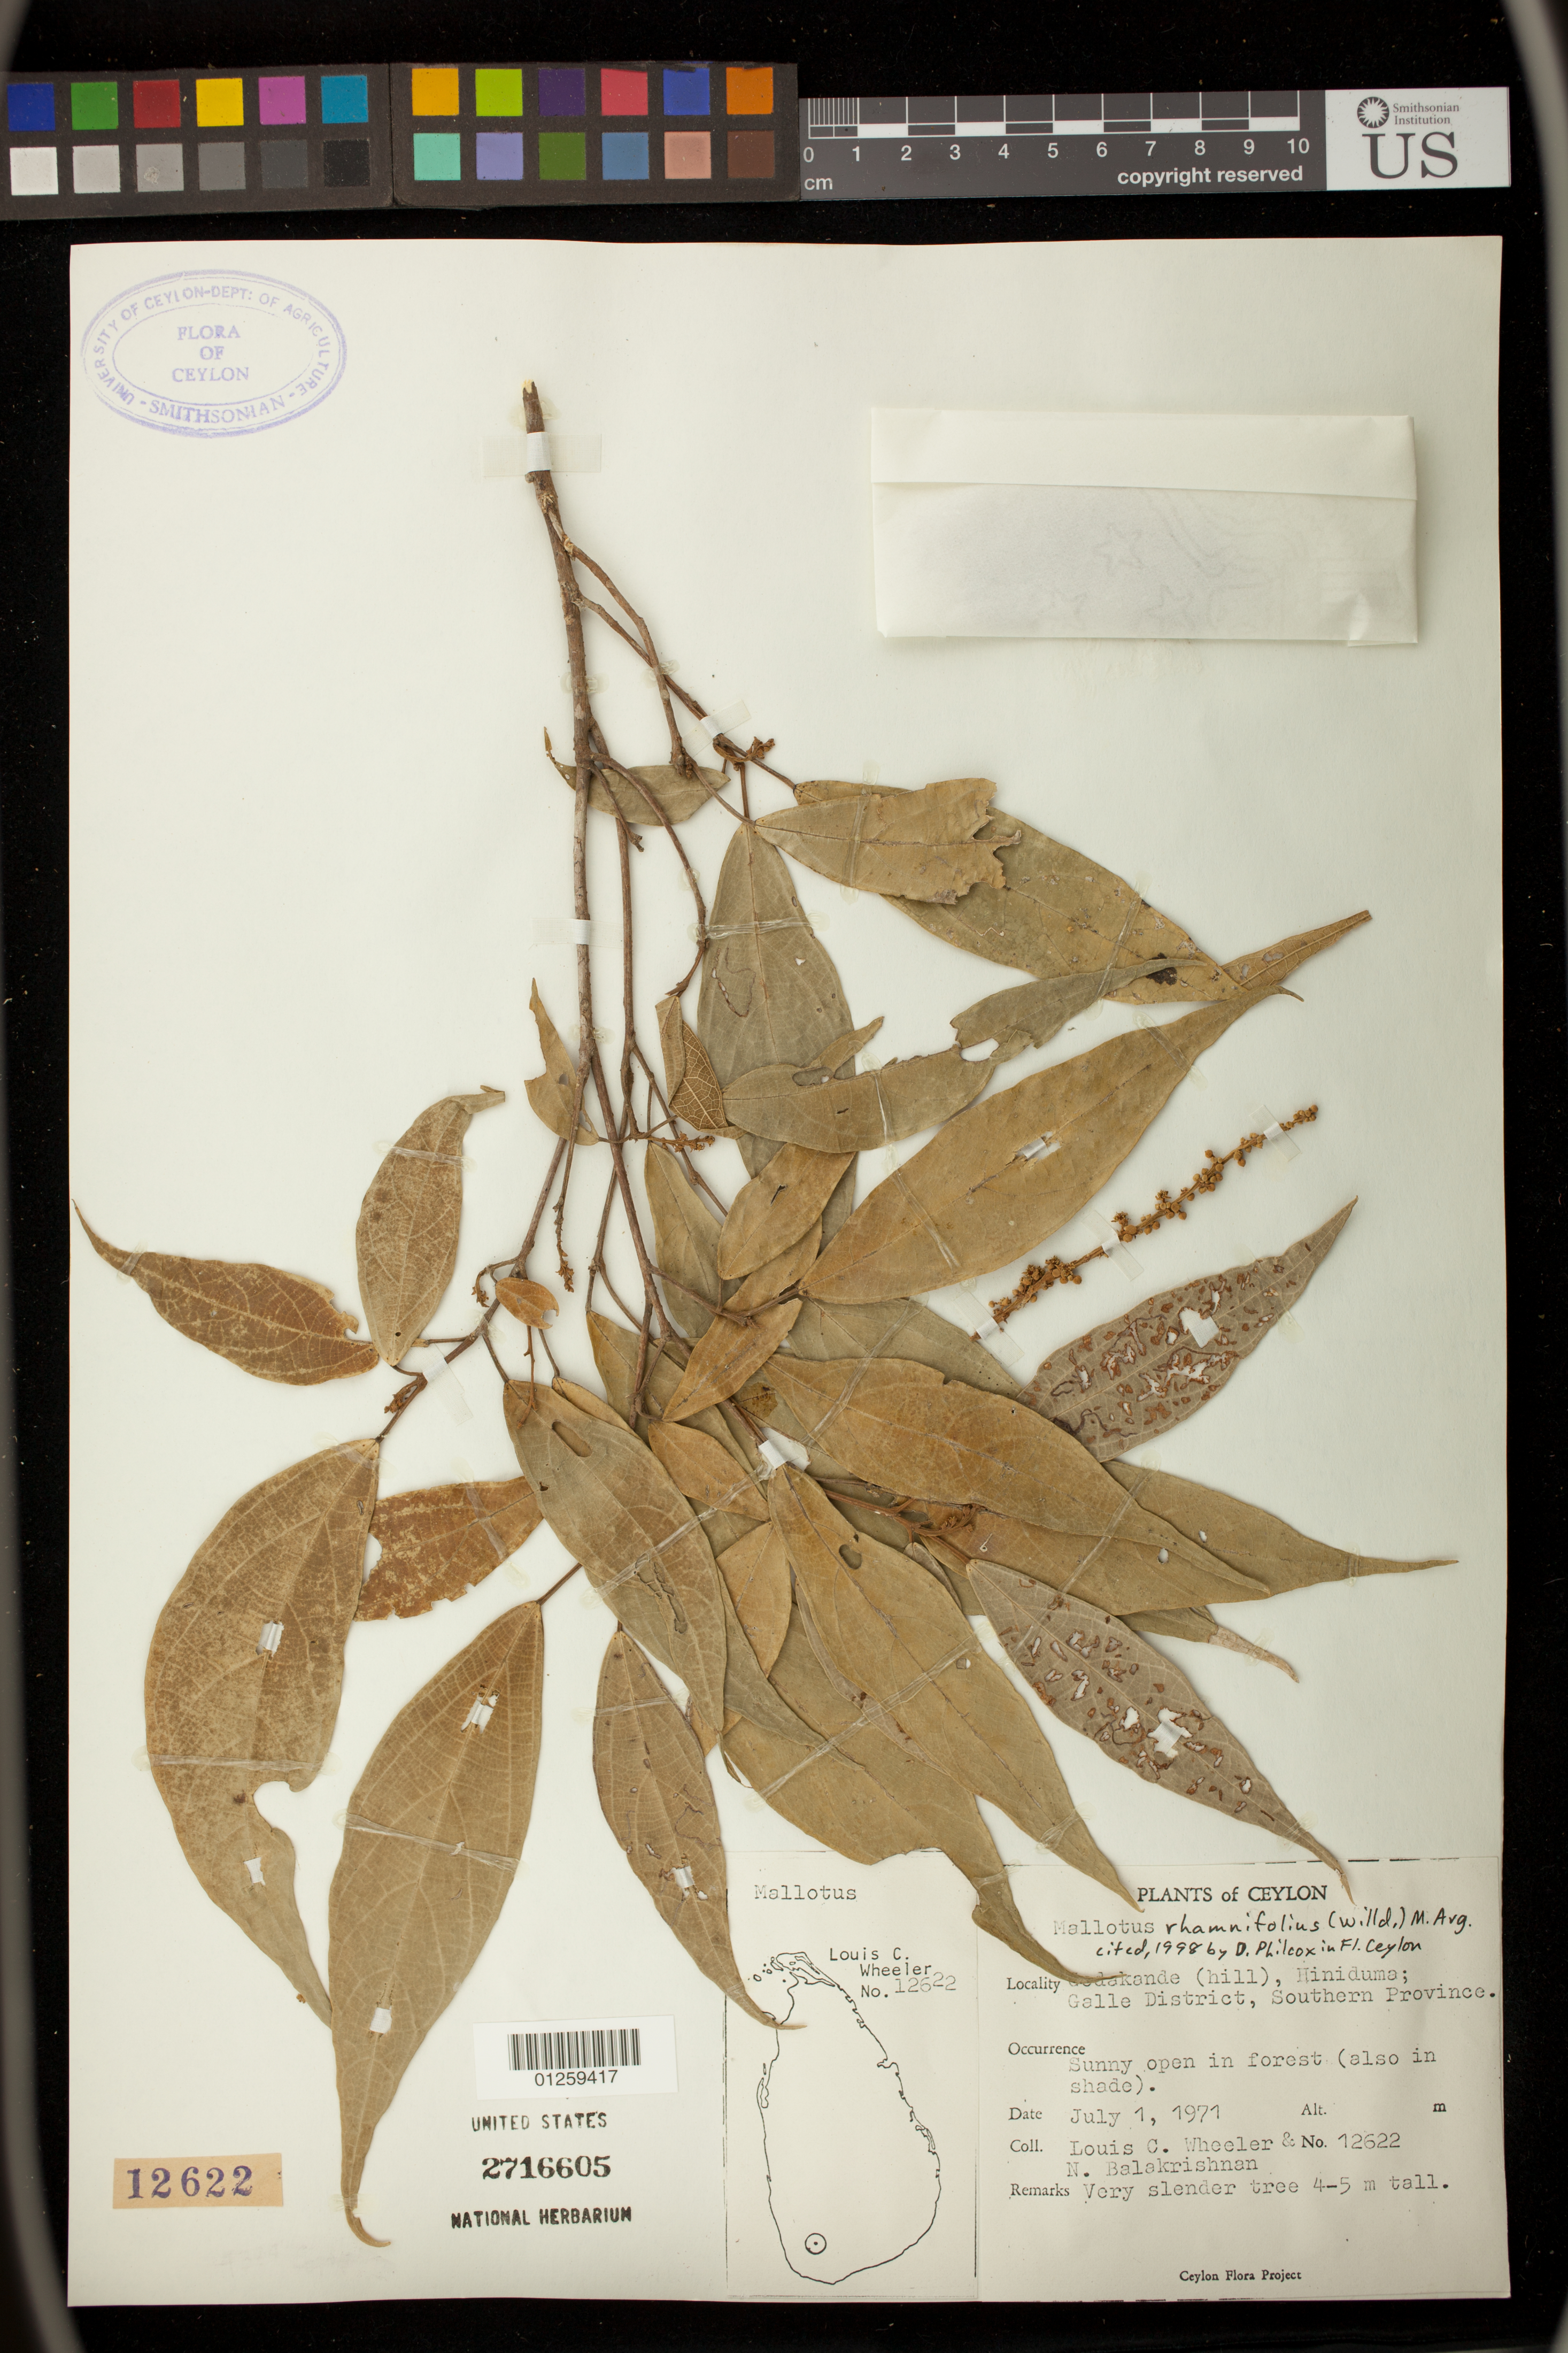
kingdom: Plantae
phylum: Tracheophyta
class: Magnoliopsida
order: Malpighiales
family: Euphorbiaceae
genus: Mallotus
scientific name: Mallotus rhamnifolius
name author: (Willd.) Müll. Arg.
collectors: L. C. Wheeler & N. Balakrishnan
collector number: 12622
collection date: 1971-07-01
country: Sri Lanka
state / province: Southern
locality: Godakande (hill), Hiniduma; Galle District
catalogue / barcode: US 2716605